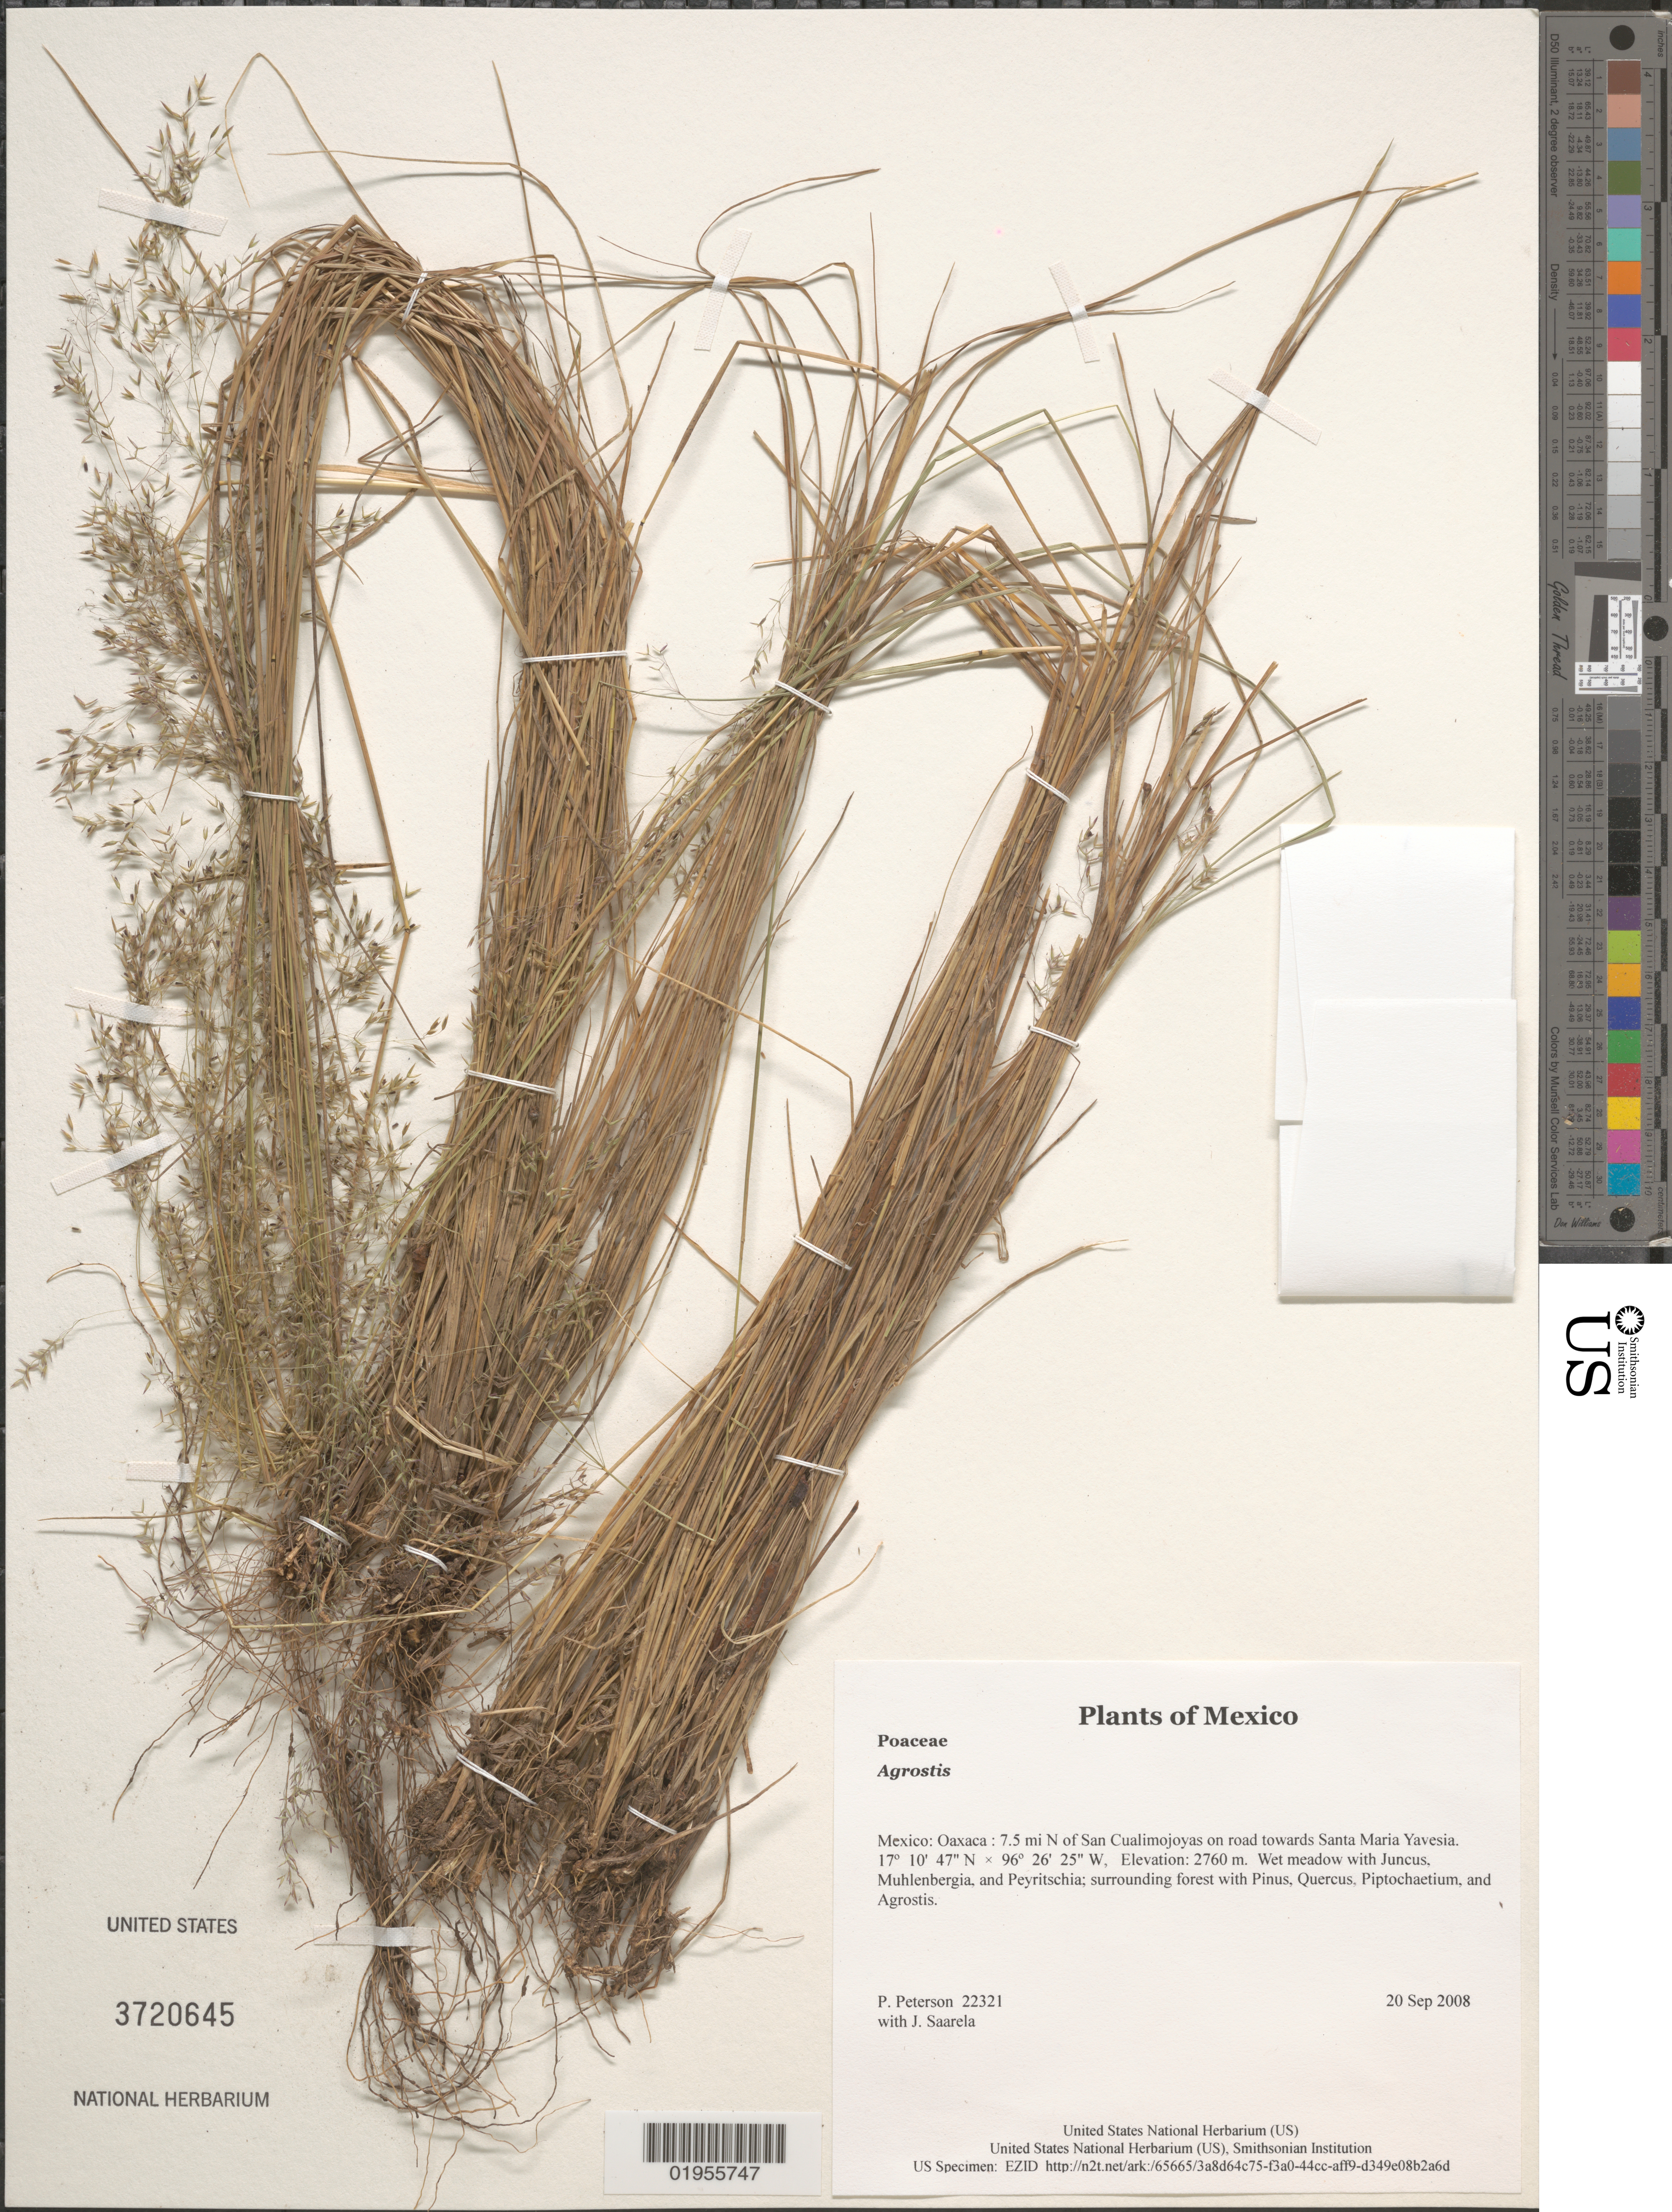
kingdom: Plantae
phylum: Tracheophyta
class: Liliopsida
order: Poales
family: Poaceae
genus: Agrostis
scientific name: Agrostis sp.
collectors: P. M. Peterson & J. Saarela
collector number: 22321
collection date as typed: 20 Sep 2008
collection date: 2008-09-20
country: Mexico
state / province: Oaxaca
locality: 7.5 mi N of San Cualimojoyas on road towards Santa Maria Yavesia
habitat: Wet meadow with Juncus, Muhlenbergia, and Peyritschia; surrounding forest with Pinus, Quercus, Piptochaetium, and Agrostis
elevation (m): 2760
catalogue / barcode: US 3720645